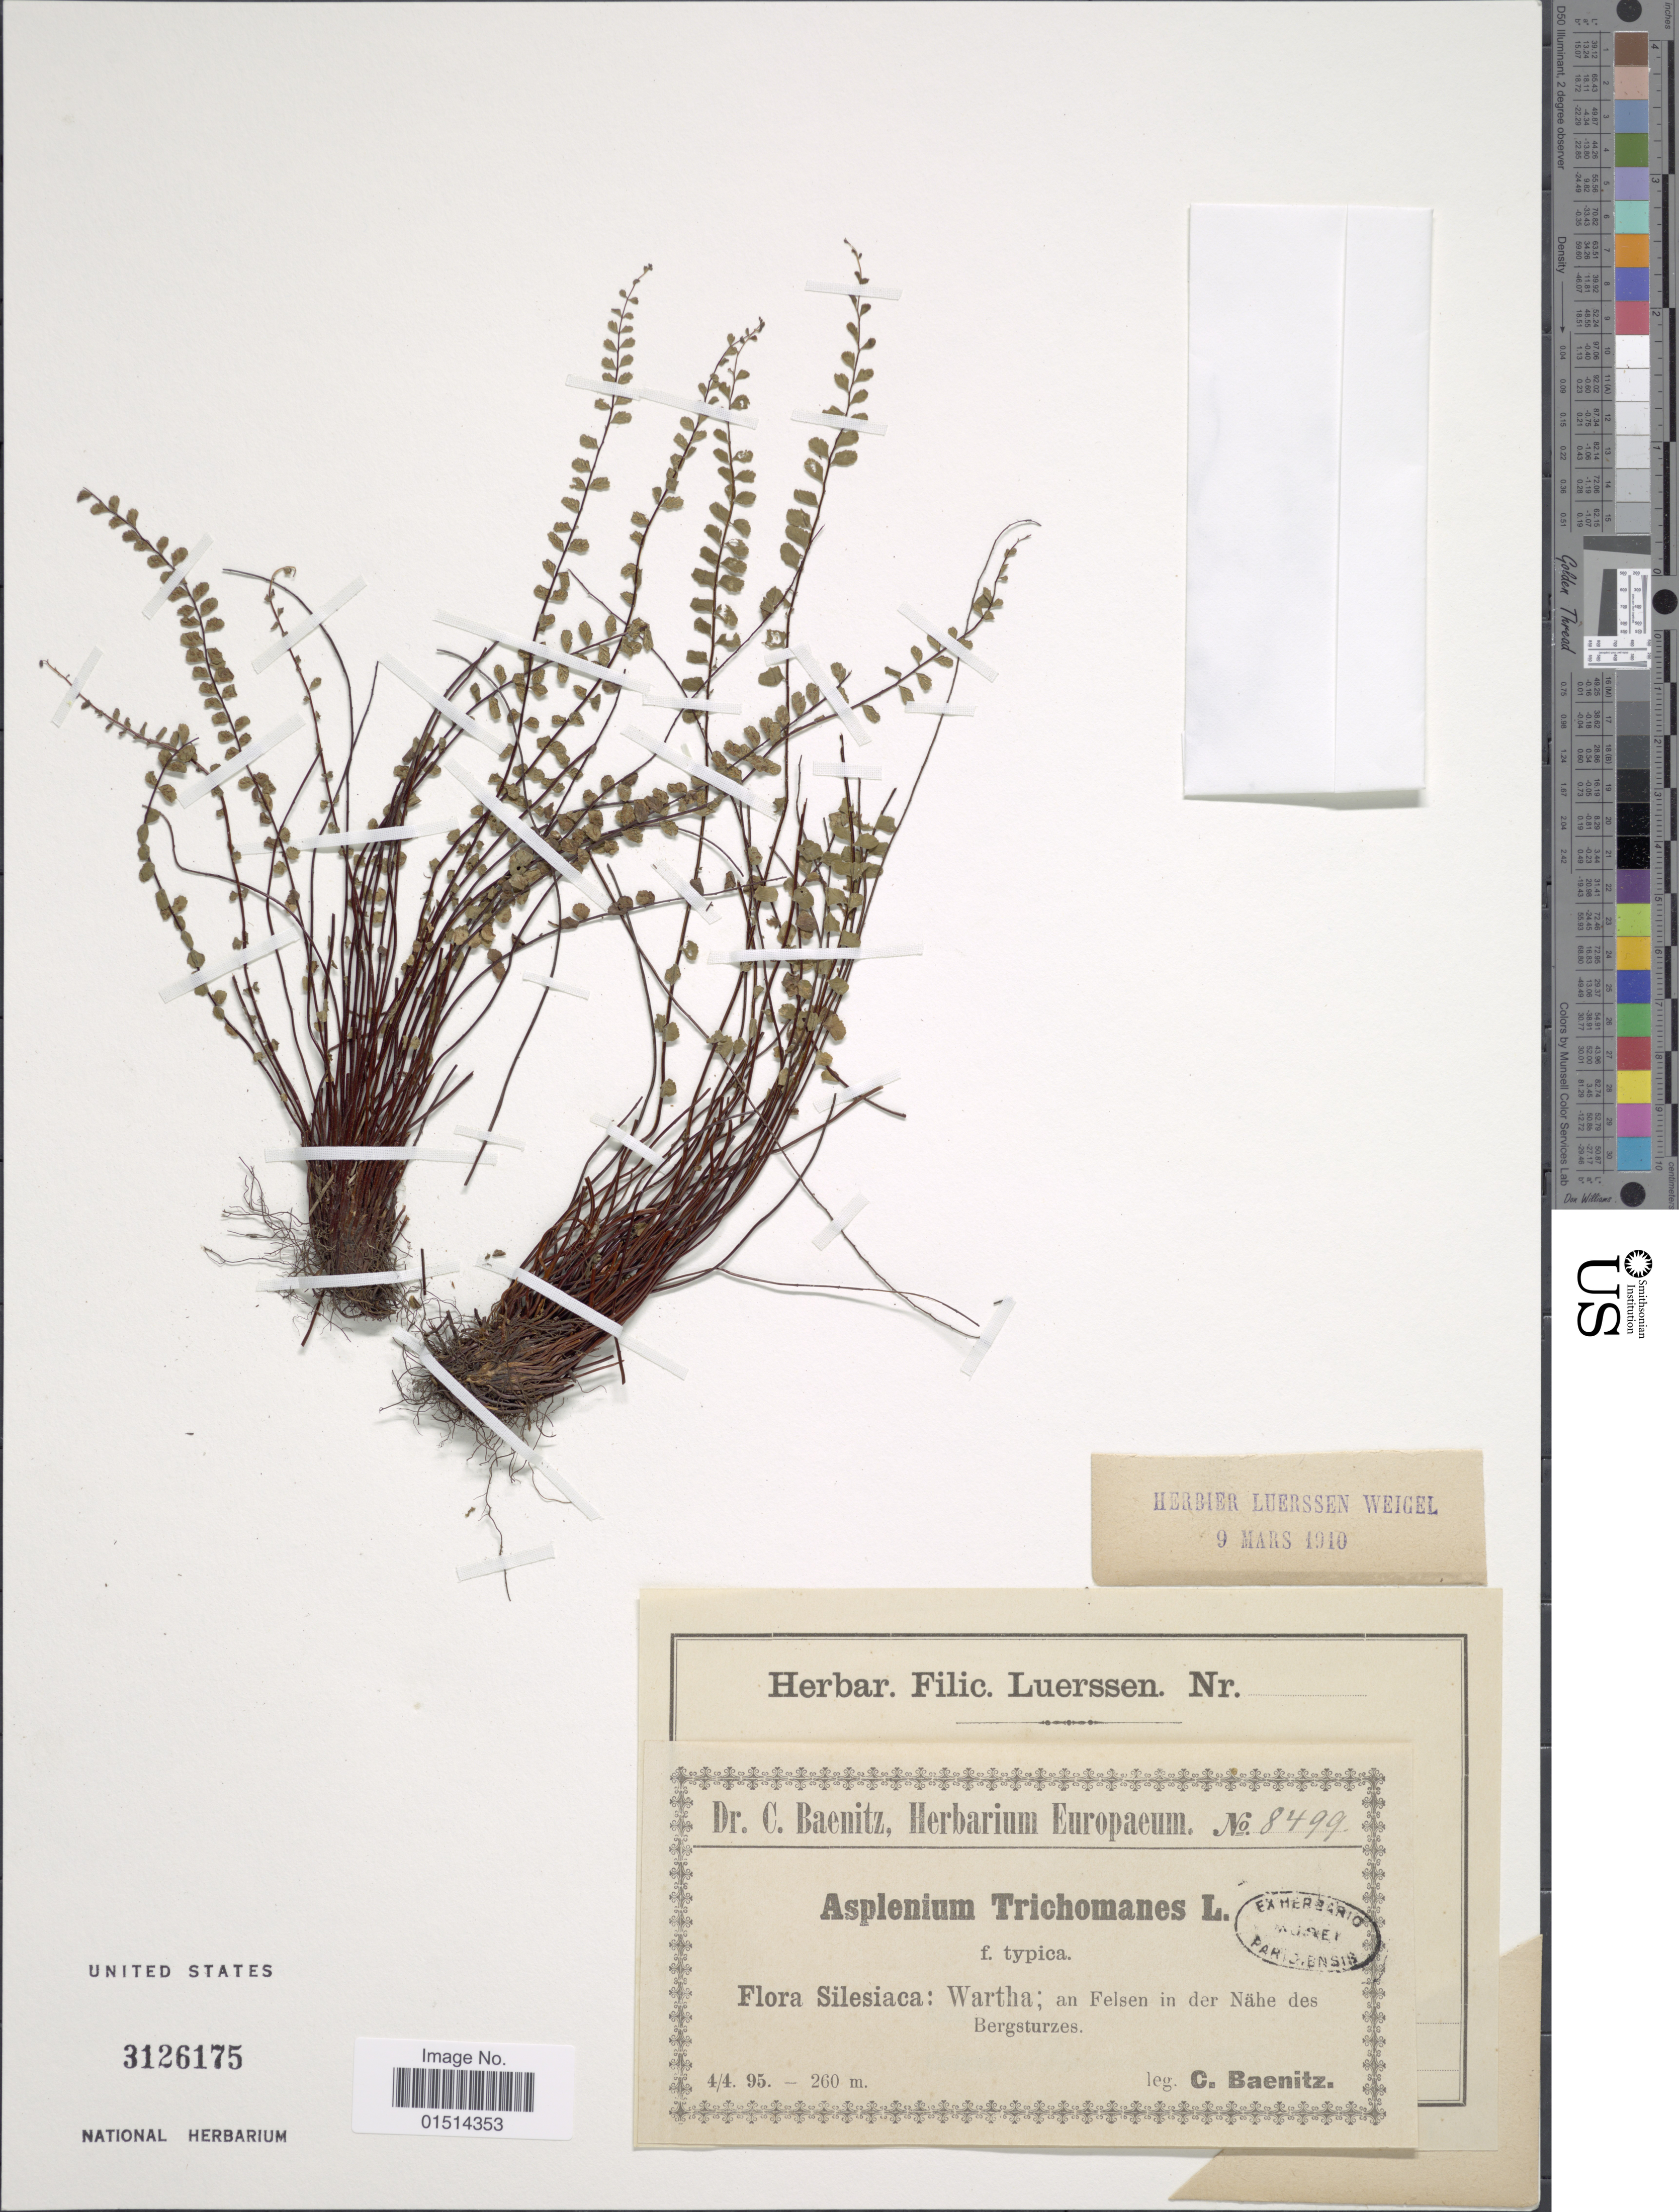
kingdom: Plantae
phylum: Tracheophyta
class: Polypodiopsida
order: Polypodiales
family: Aspleniaceae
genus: Asplenium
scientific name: Asplenium trichomanes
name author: L.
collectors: C. G. Baenitz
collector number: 8499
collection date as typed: Transcribed d/m/y: 4/4/95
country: Germany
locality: Silesiaca: Wartha; an Felsen in der Nahe des Bergsturzes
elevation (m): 260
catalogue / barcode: US 3126175